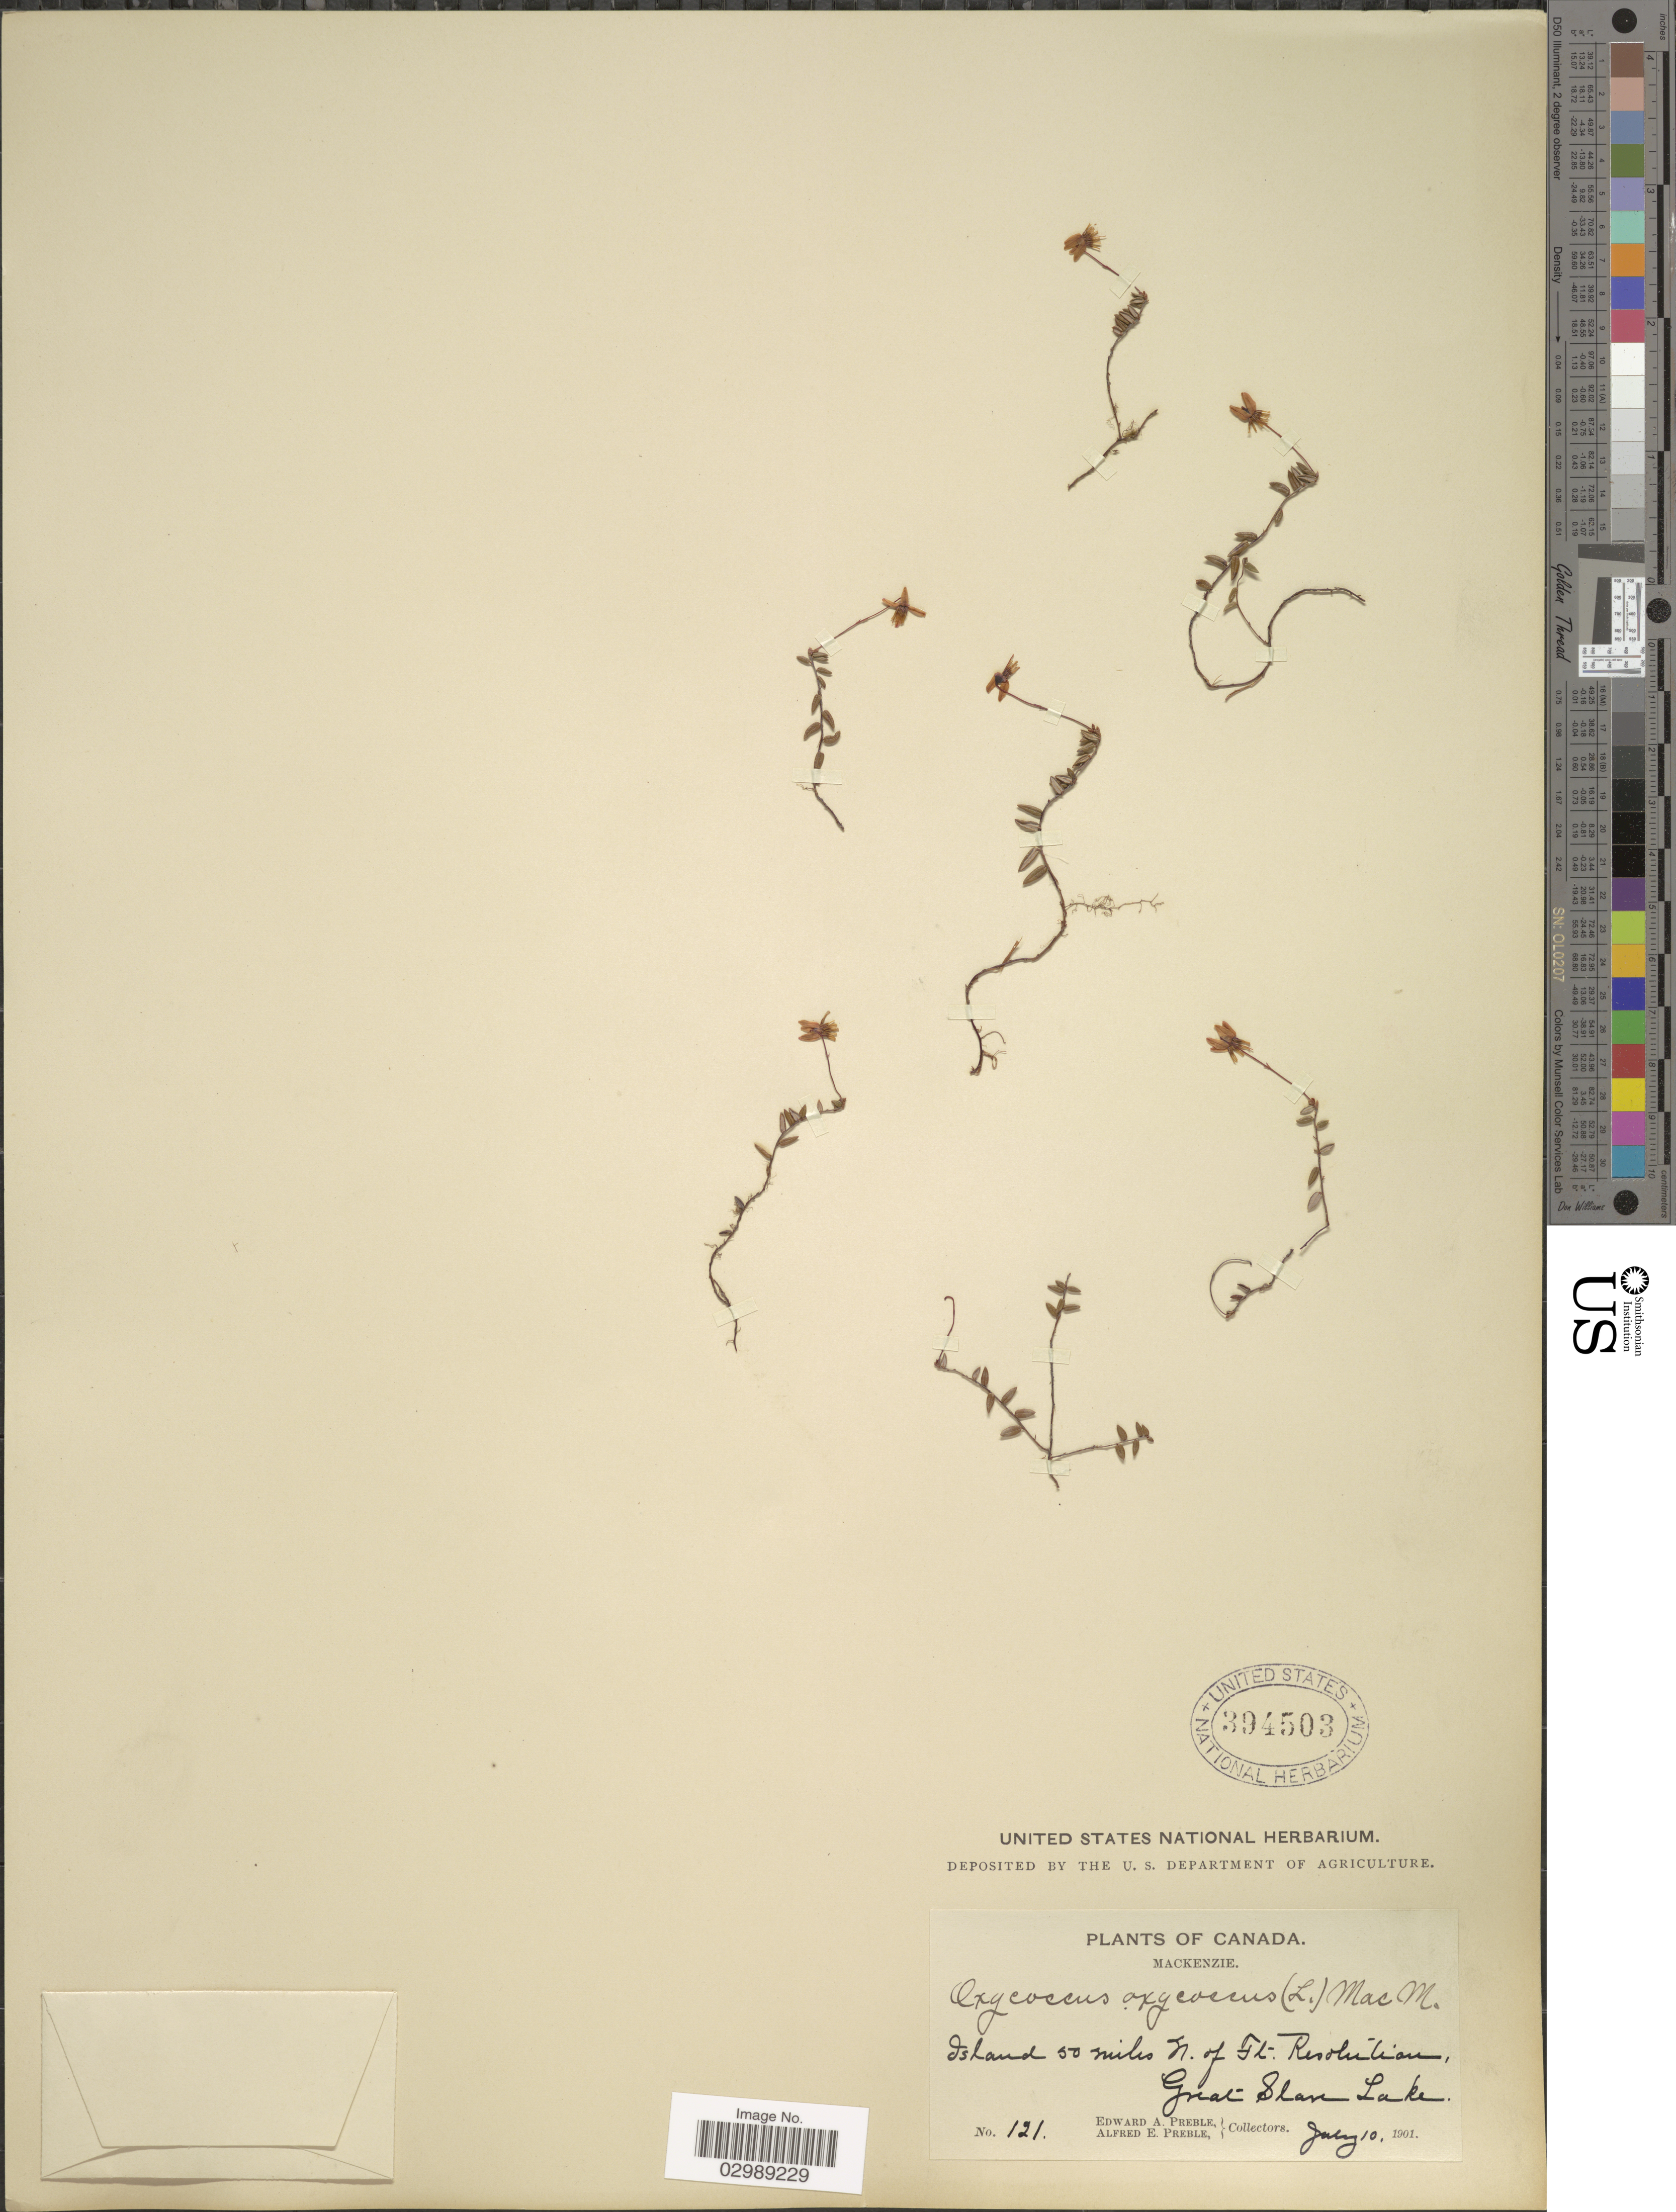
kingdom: Plantae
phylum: Tracheophyta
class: Magnoliopsida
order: Ericales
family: Ericaceae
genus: Vaccinium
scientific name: Vaccinium oxycoccos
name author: L.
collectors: E. Preble & A. Preble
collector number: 121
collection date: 1901-07-10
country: Canada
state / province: Northwest Territories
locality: Mackenzie, Island 50 miles N. of Ft. Resolution. Great Slave Lake.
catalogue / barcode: US 394503